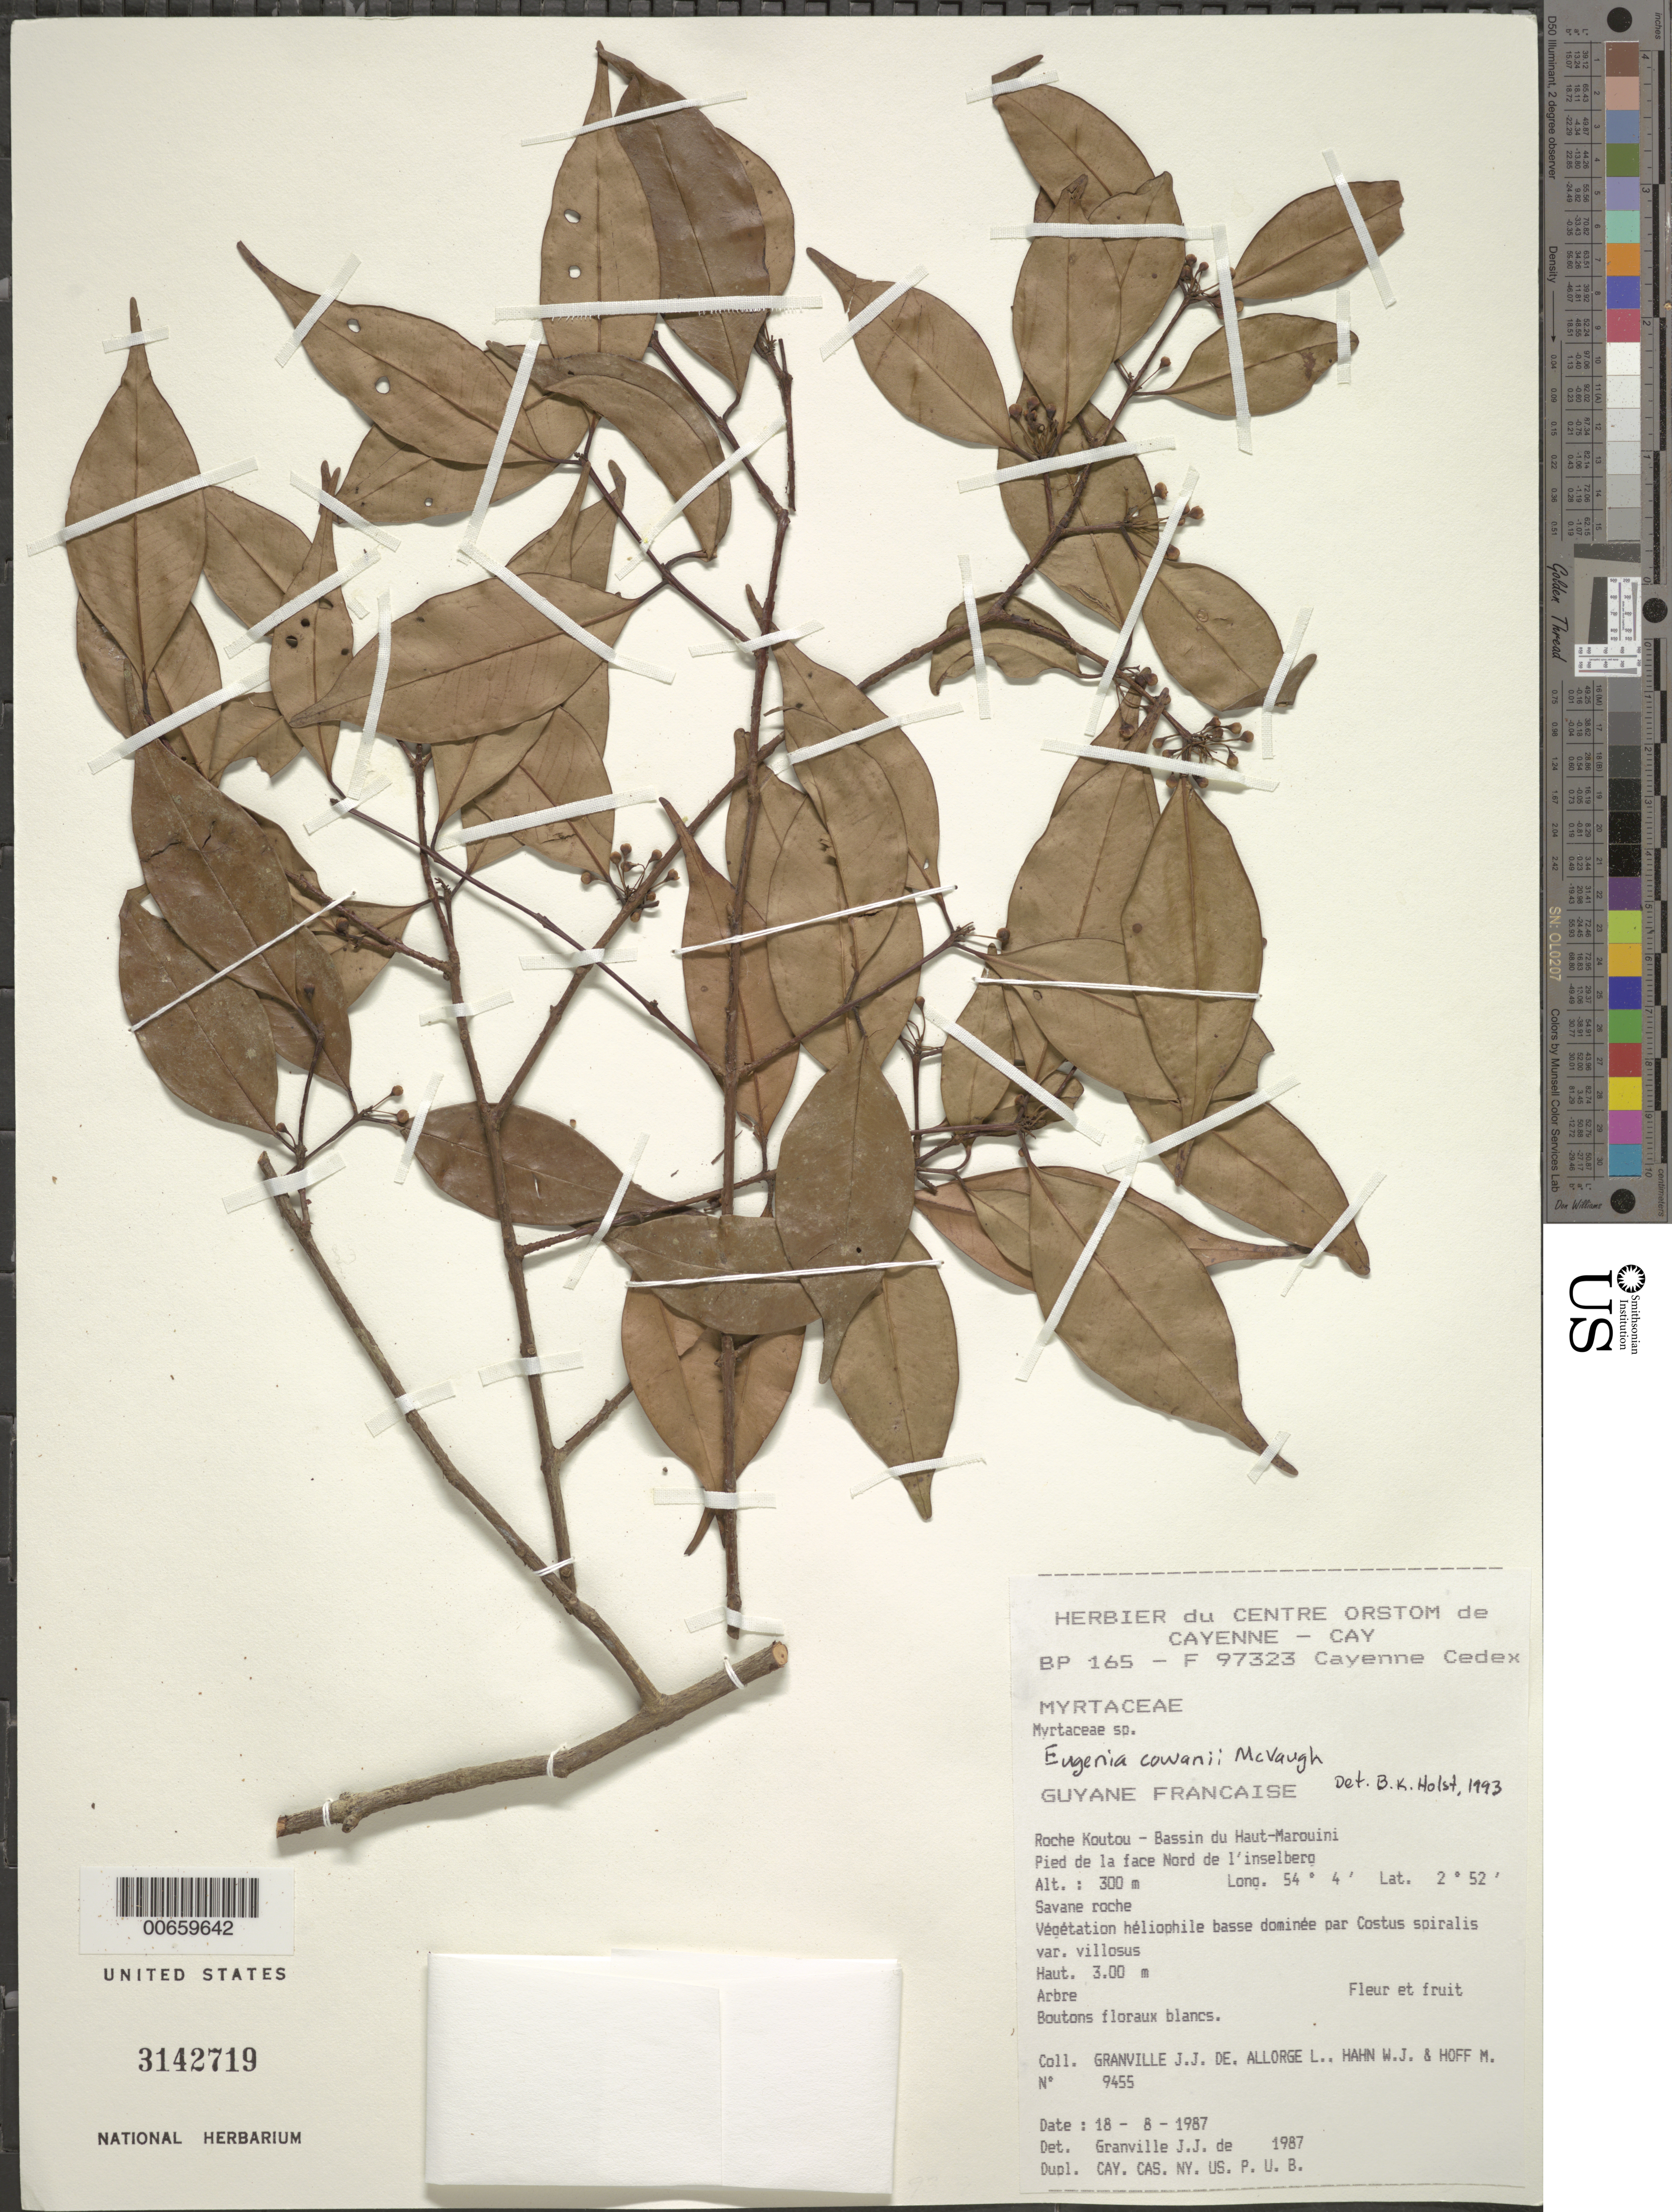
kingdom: Plantae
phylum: Tracheophyta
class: Magnoliopsida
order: Myrtales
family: Myrtaceae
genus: Eugenia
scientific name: Eugenia cowanii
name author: McVaugh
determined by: Holst, Bruce K.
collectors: J.-J. de Granville, L. Allorge, W. J. Hahn & M. Hoff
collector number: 9455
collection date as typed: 18-Aug-87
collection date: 1987-08-18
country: French Guiana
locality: Roche Koutou, Bassin du Haut-Marouini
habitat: Savane roche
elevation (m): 300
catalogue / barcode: US 3142719